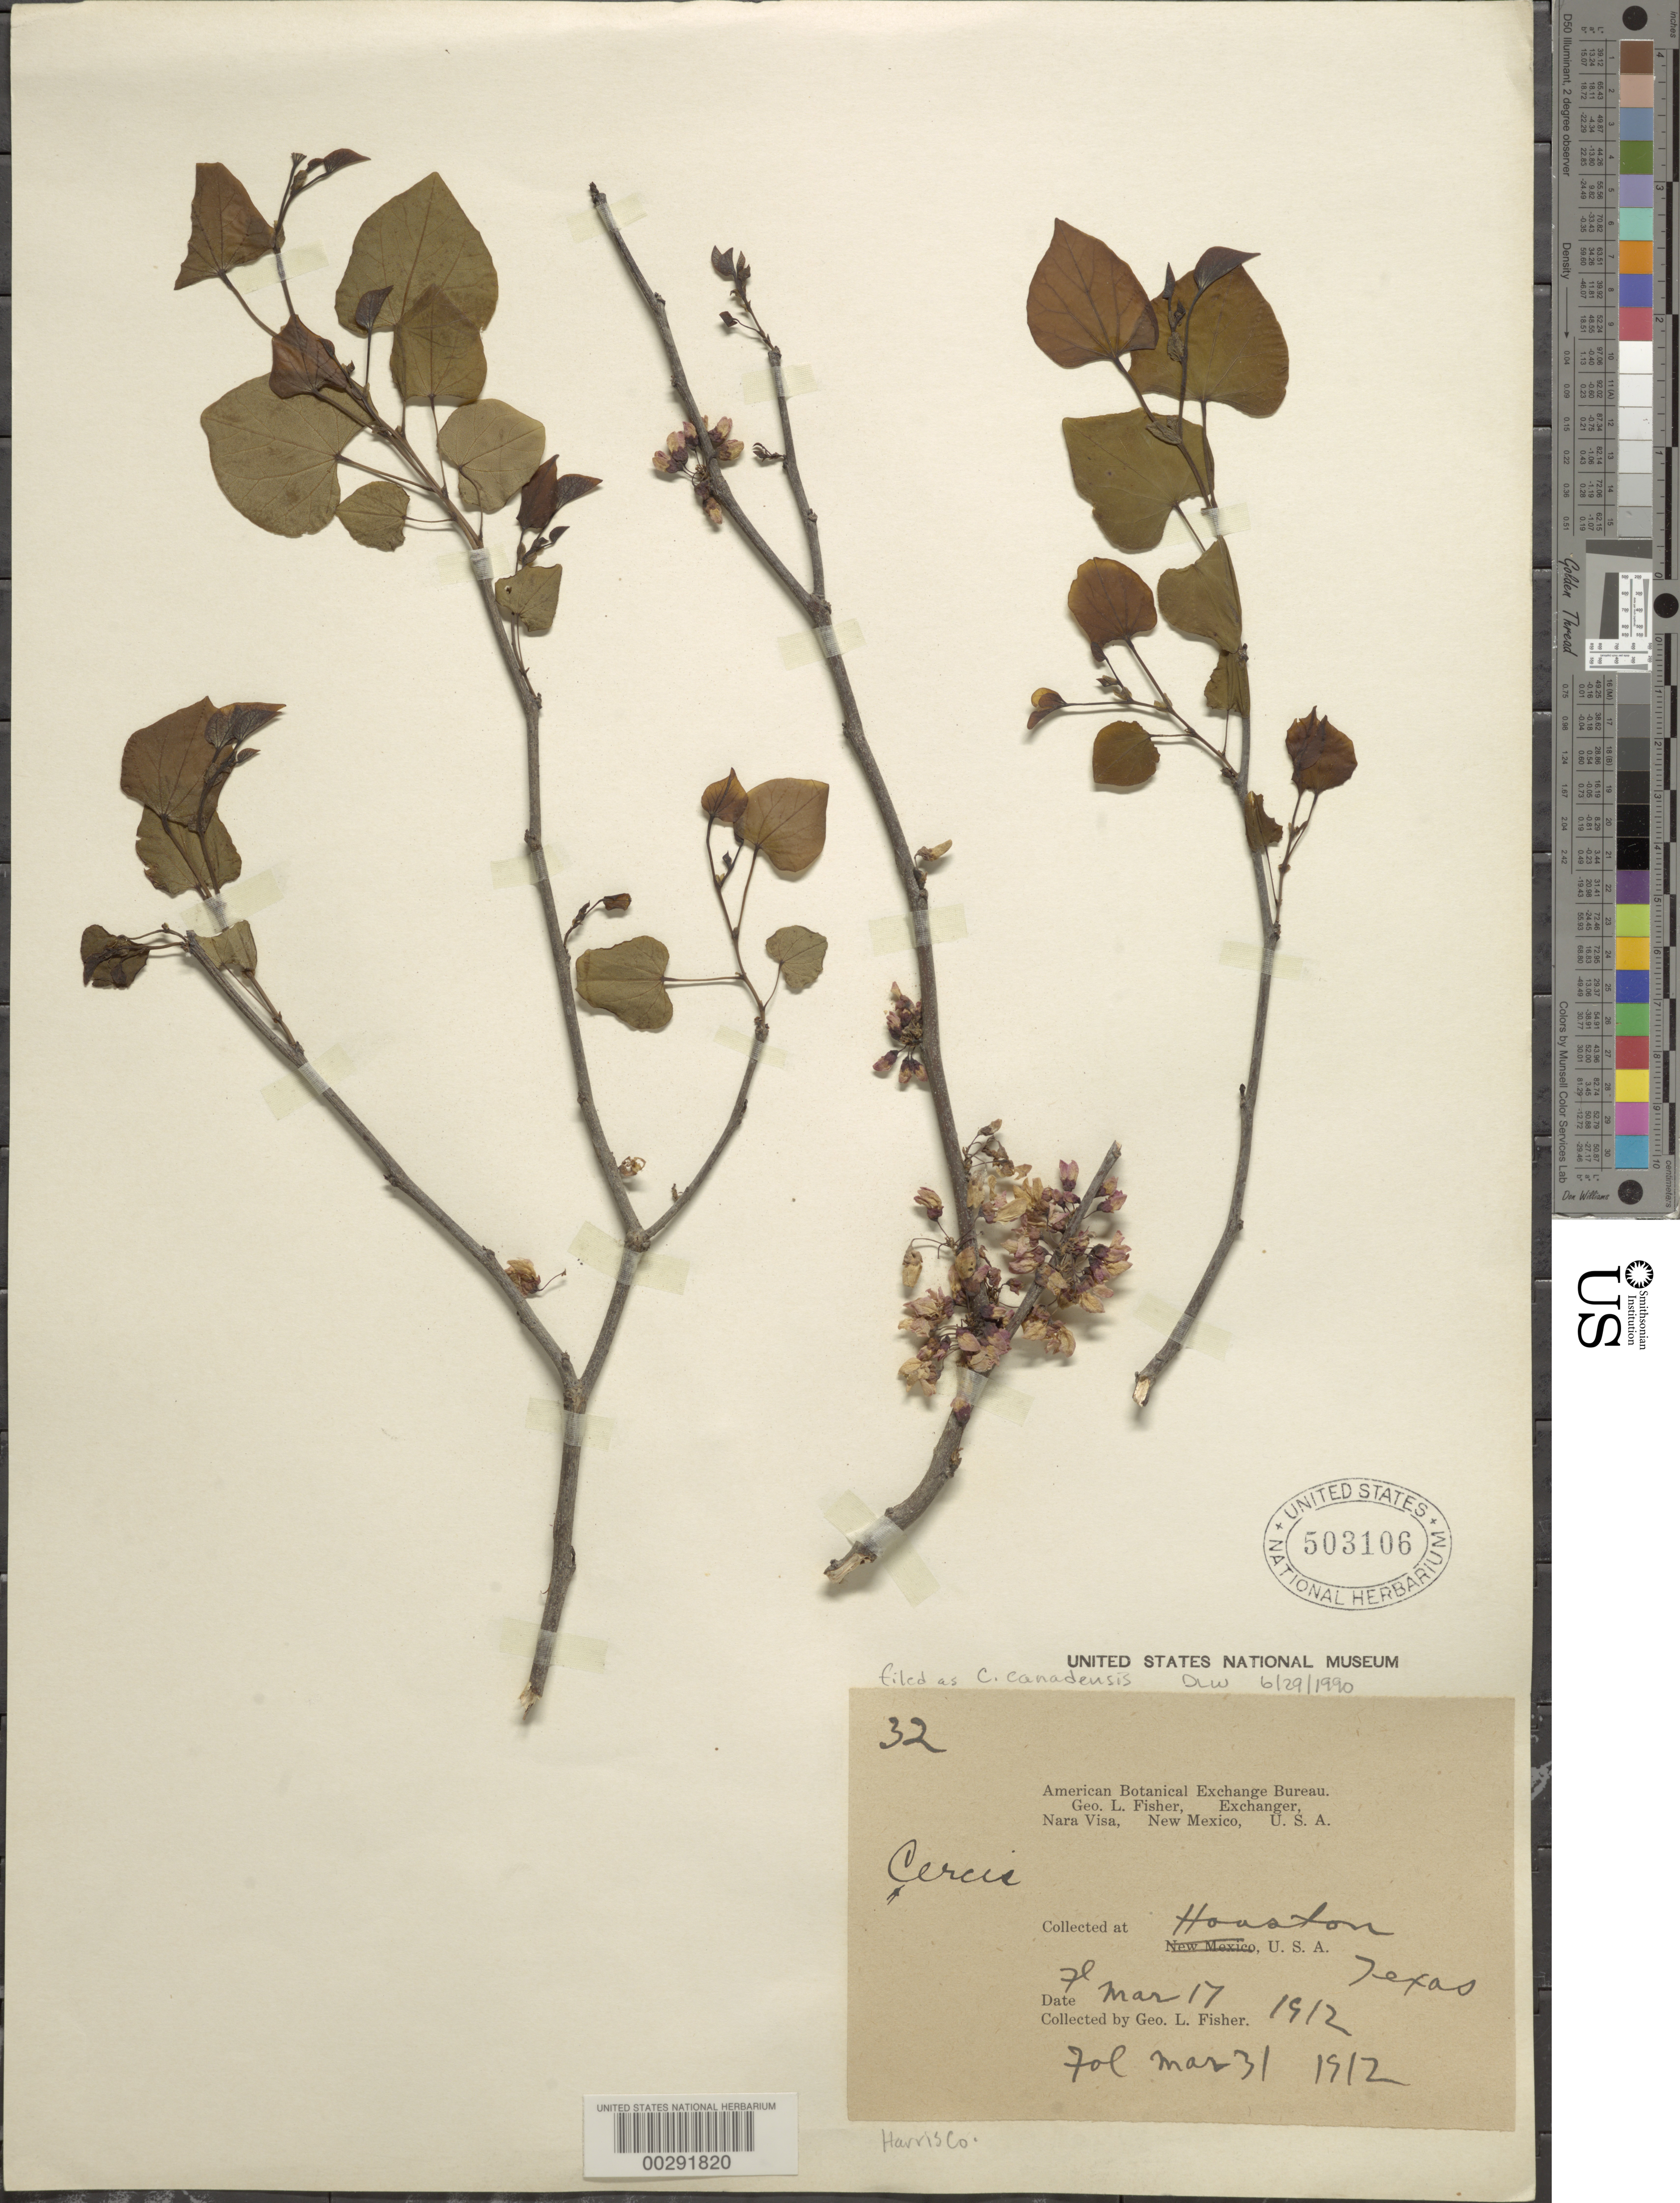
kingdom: Plantae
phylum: Tracheophyta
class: Magnoliopsida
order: Fabales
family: Fabaceae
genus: Cercis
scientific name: Cercis canadensis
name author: L.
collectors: G. L. Fisher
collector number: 32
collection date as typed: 17 Mar 1912 or 31 Mar 1912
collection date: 1912-03-17 or 1912-03-31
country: United States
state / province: Texas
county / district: Harris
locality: Houston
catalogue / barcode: US 503106